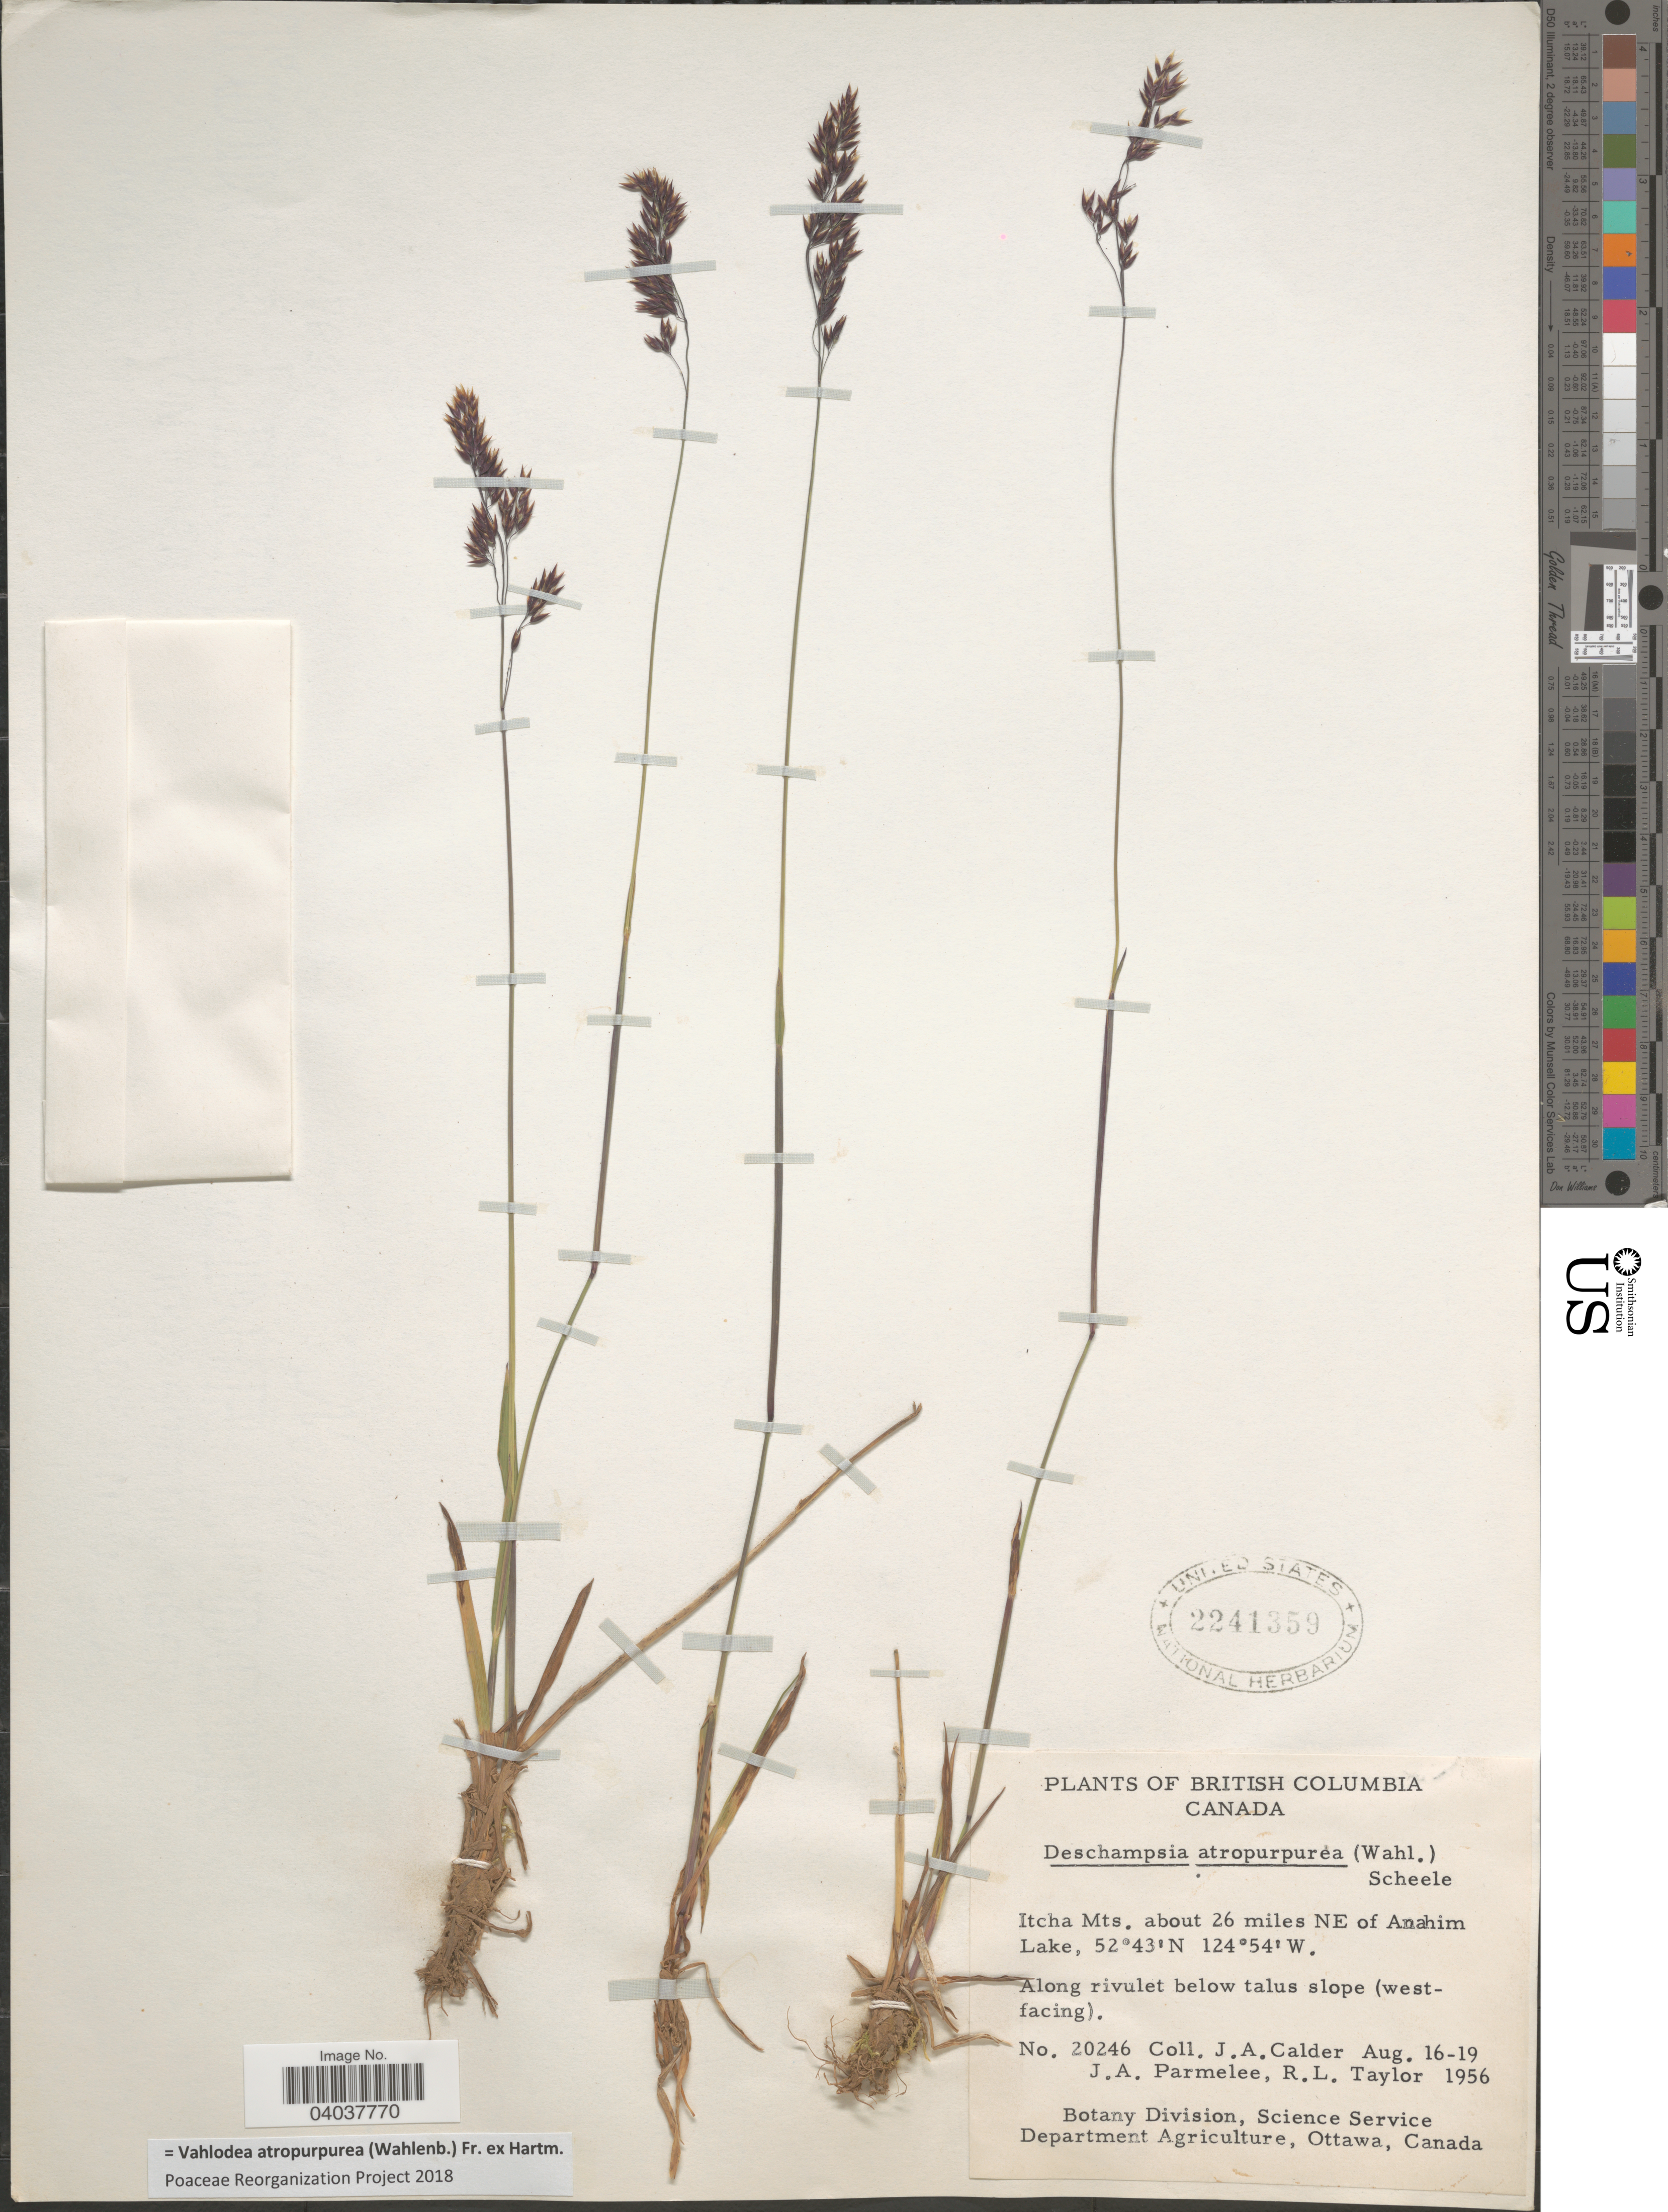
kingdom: Plantae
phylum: Tracheophyta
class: Liliopsida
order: Poales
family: Poaceae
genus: Vahlodea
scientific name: Vahlodea atropurpurea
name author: (Wahlenb.) Fr. ex Hartm.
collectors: J. A. Calder, J. A. Parmelee & R. Taylor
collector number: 20246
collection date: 1956-08-16/1956-08-19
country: Canada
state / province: British Columbia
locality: Itcha Mts. about 26 miles NE of Anahim Lake. Along rivulet below talus slope (west-facing).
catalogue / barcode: US 2241359